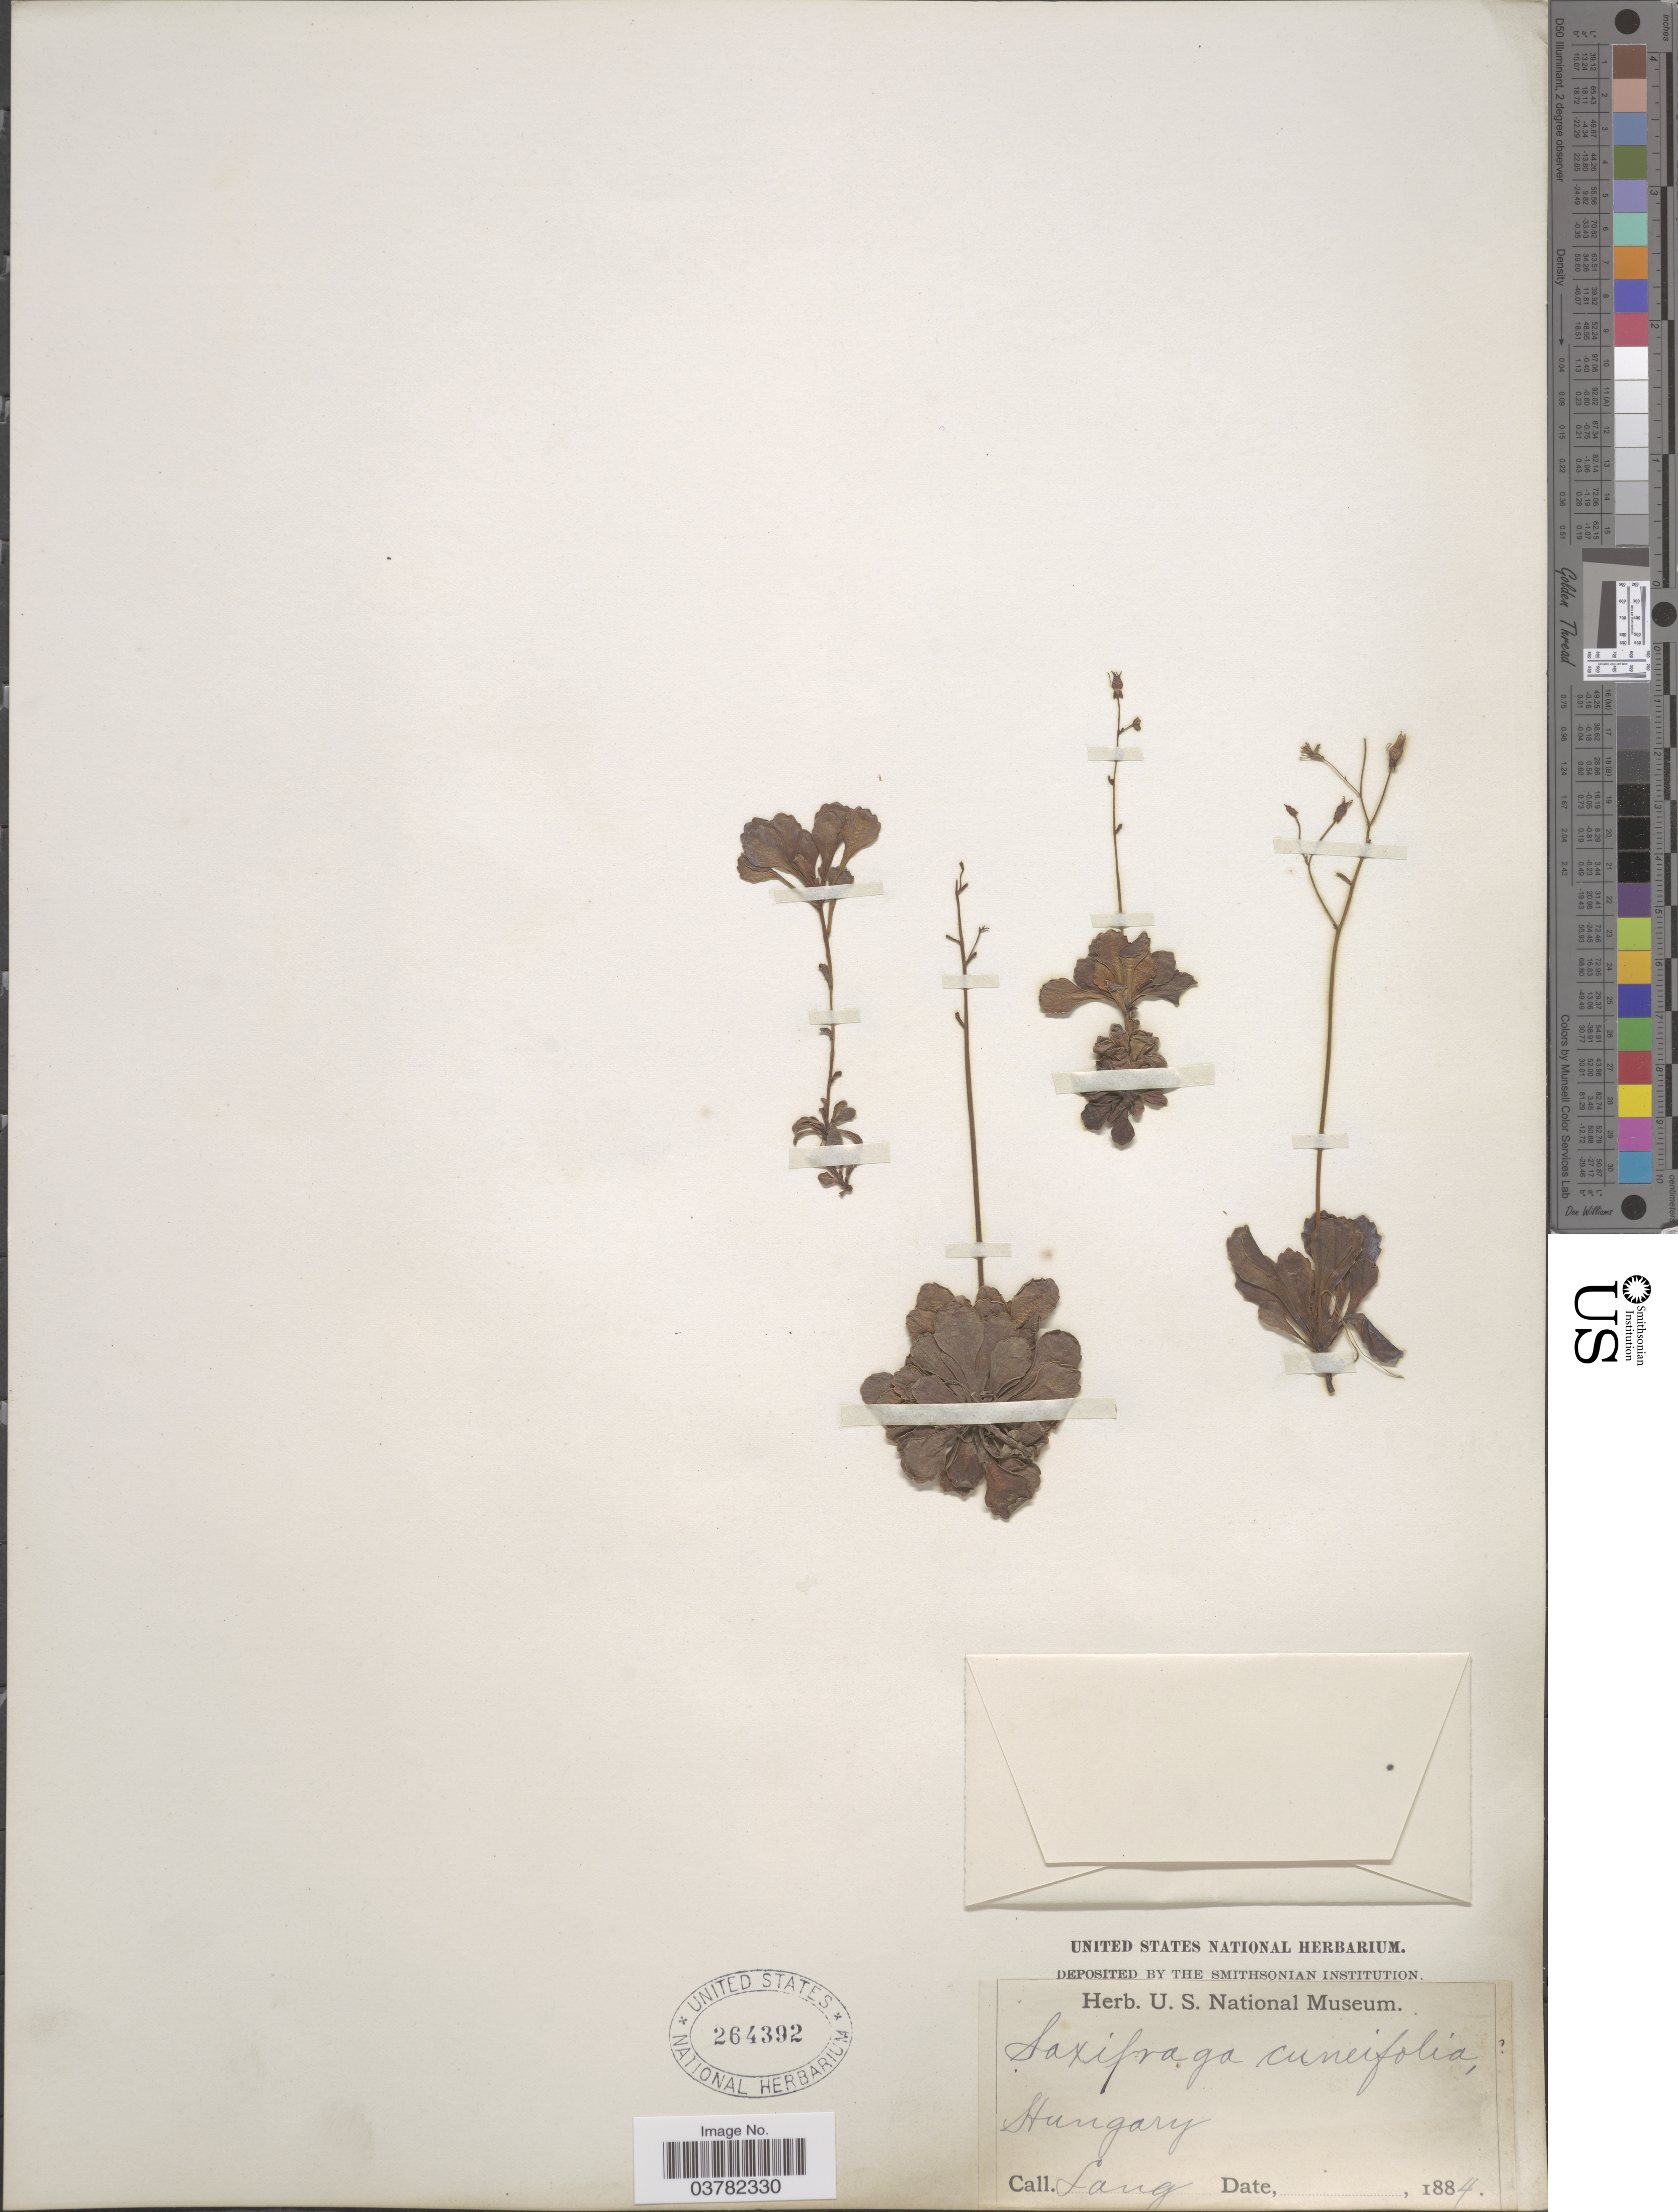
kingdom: Plantae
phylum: Tracheophyta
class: Magnoliopsida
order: Saxifragales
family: Saxifragaceae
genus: Saxifraga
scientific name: Saxifraga cuneifolia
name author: L.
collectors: -- Lang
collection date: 1884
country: Hungary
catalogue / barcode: US 264392